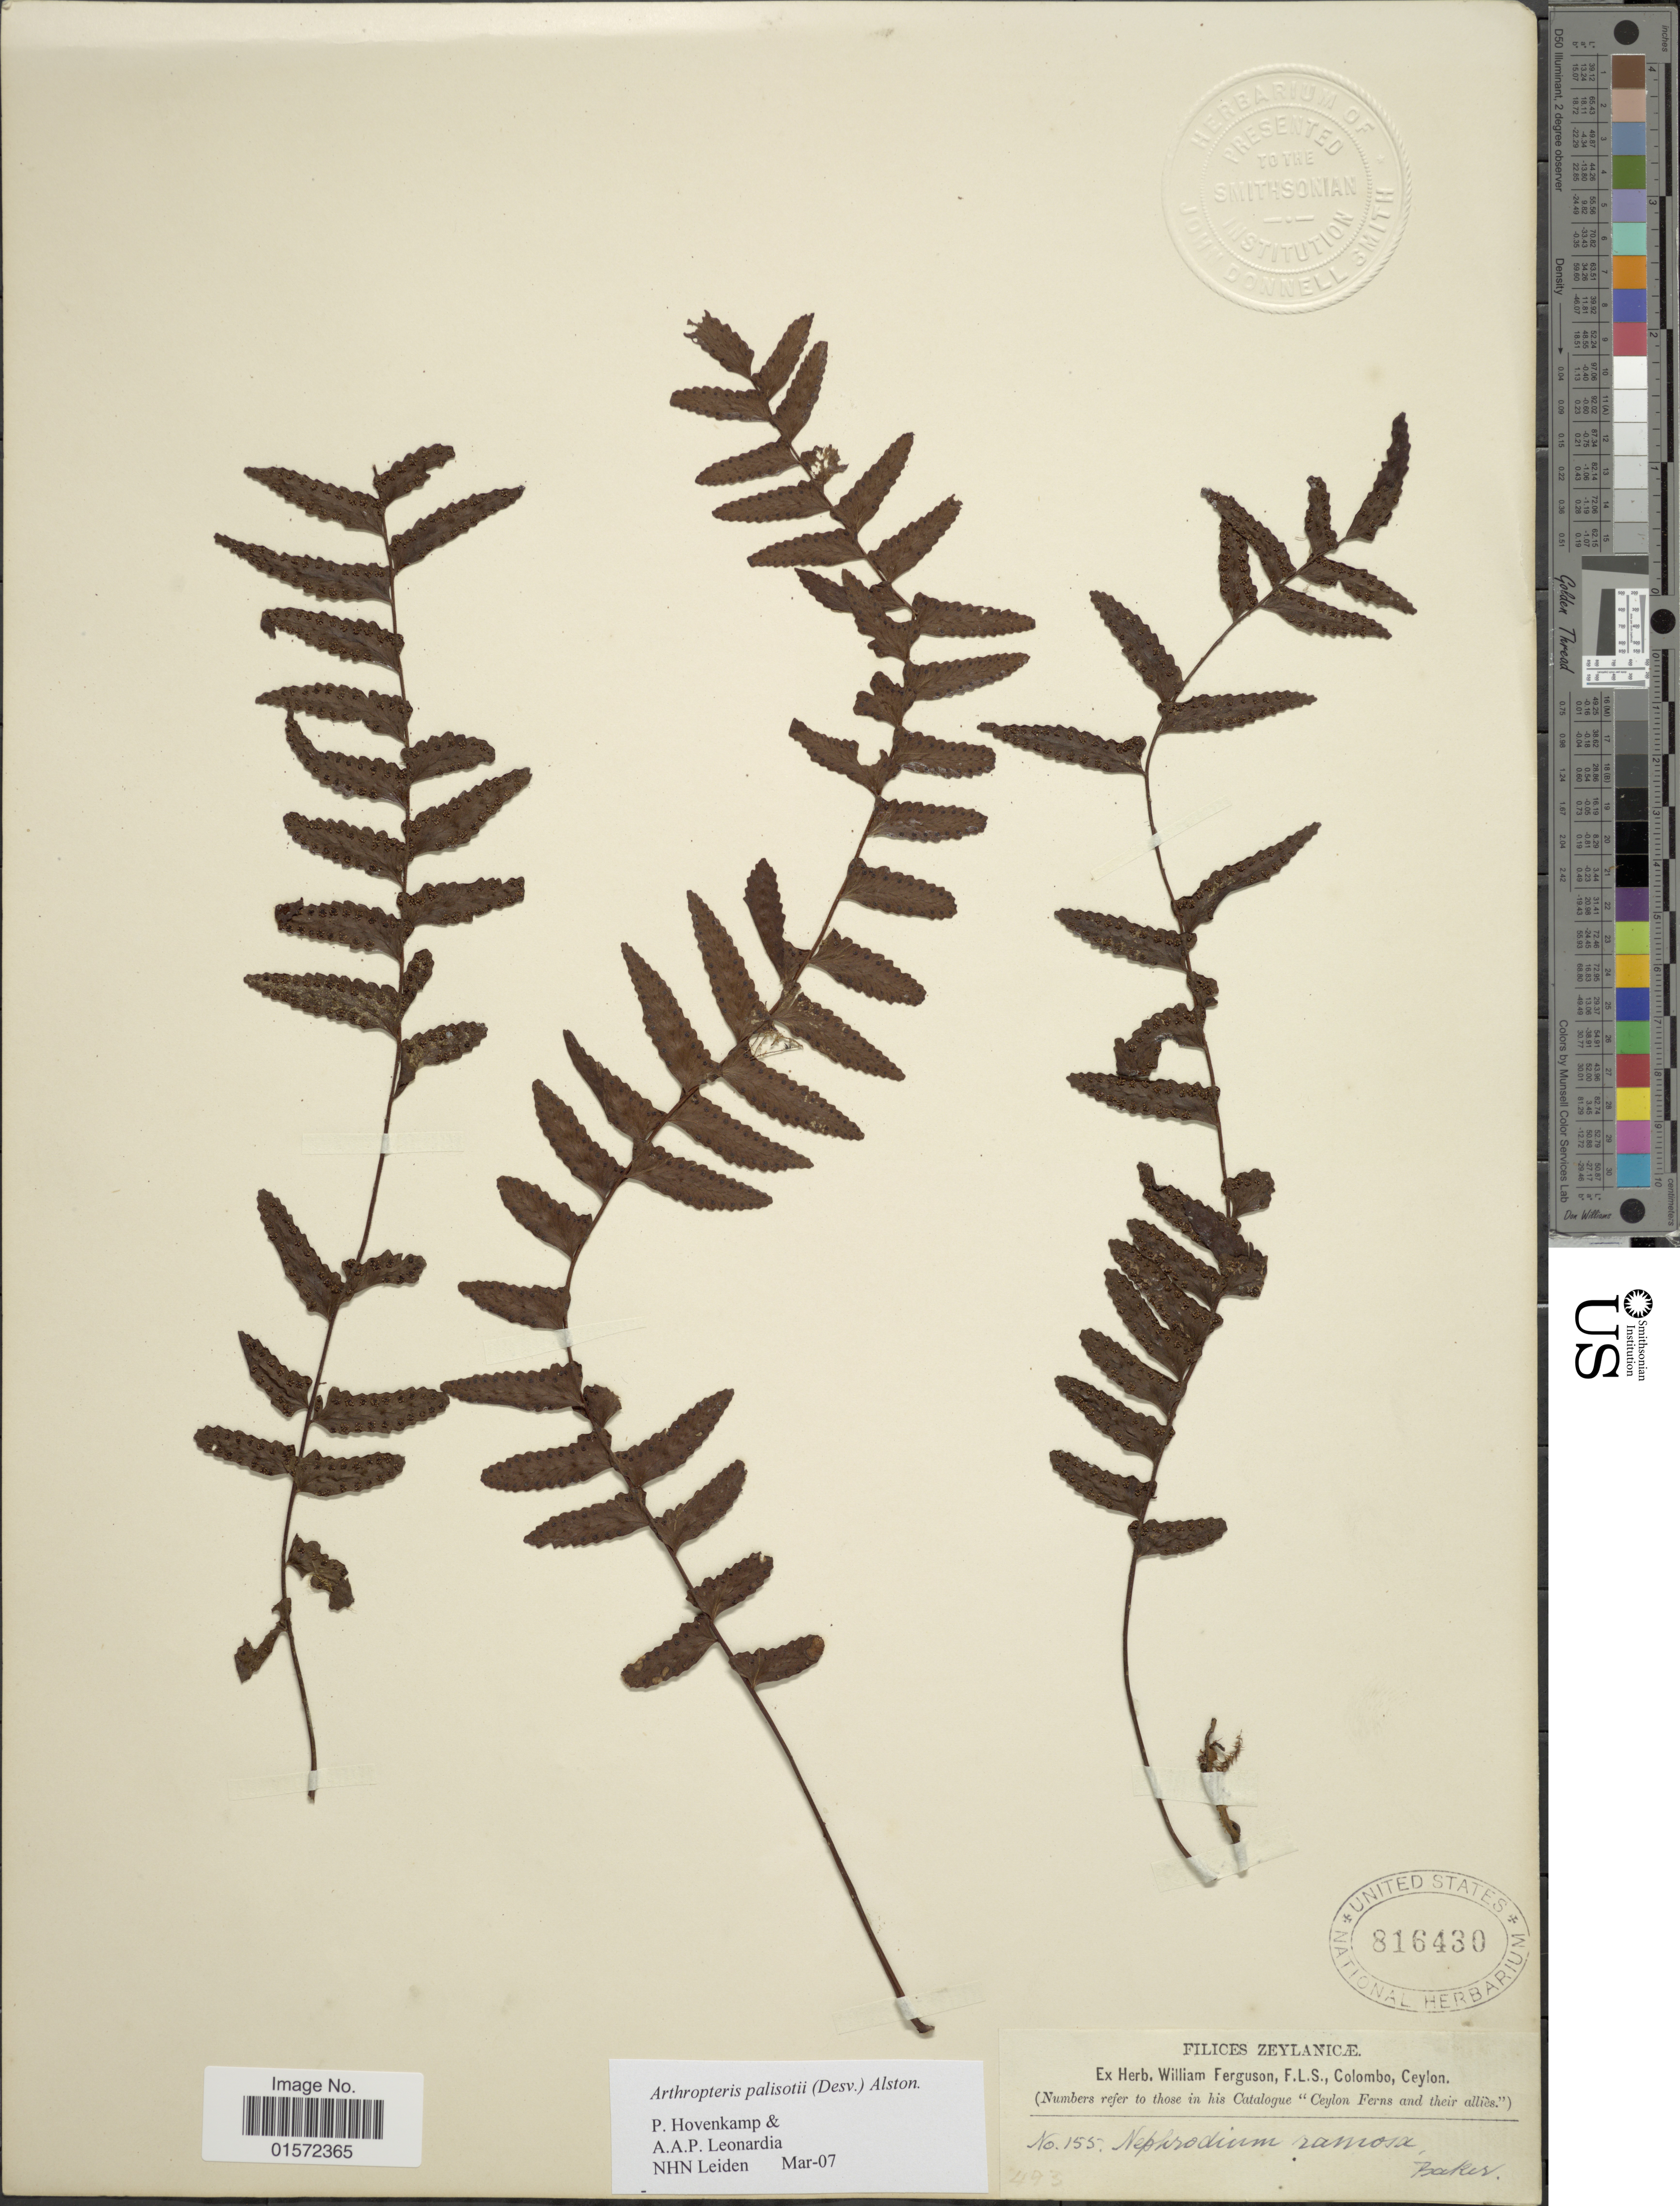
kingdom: Plantae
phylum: Tracheophyta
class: Polypodiopsida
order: Polypodiales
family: Tectariaceae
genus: Arthropteris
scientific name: Arthropteris palisotii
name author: (Desv.) Alston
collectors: ex herb. W. Ferguson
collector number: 493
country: Sri Lanka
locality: Flicies Zeylancicae, Ceylon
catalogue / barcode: US 816430